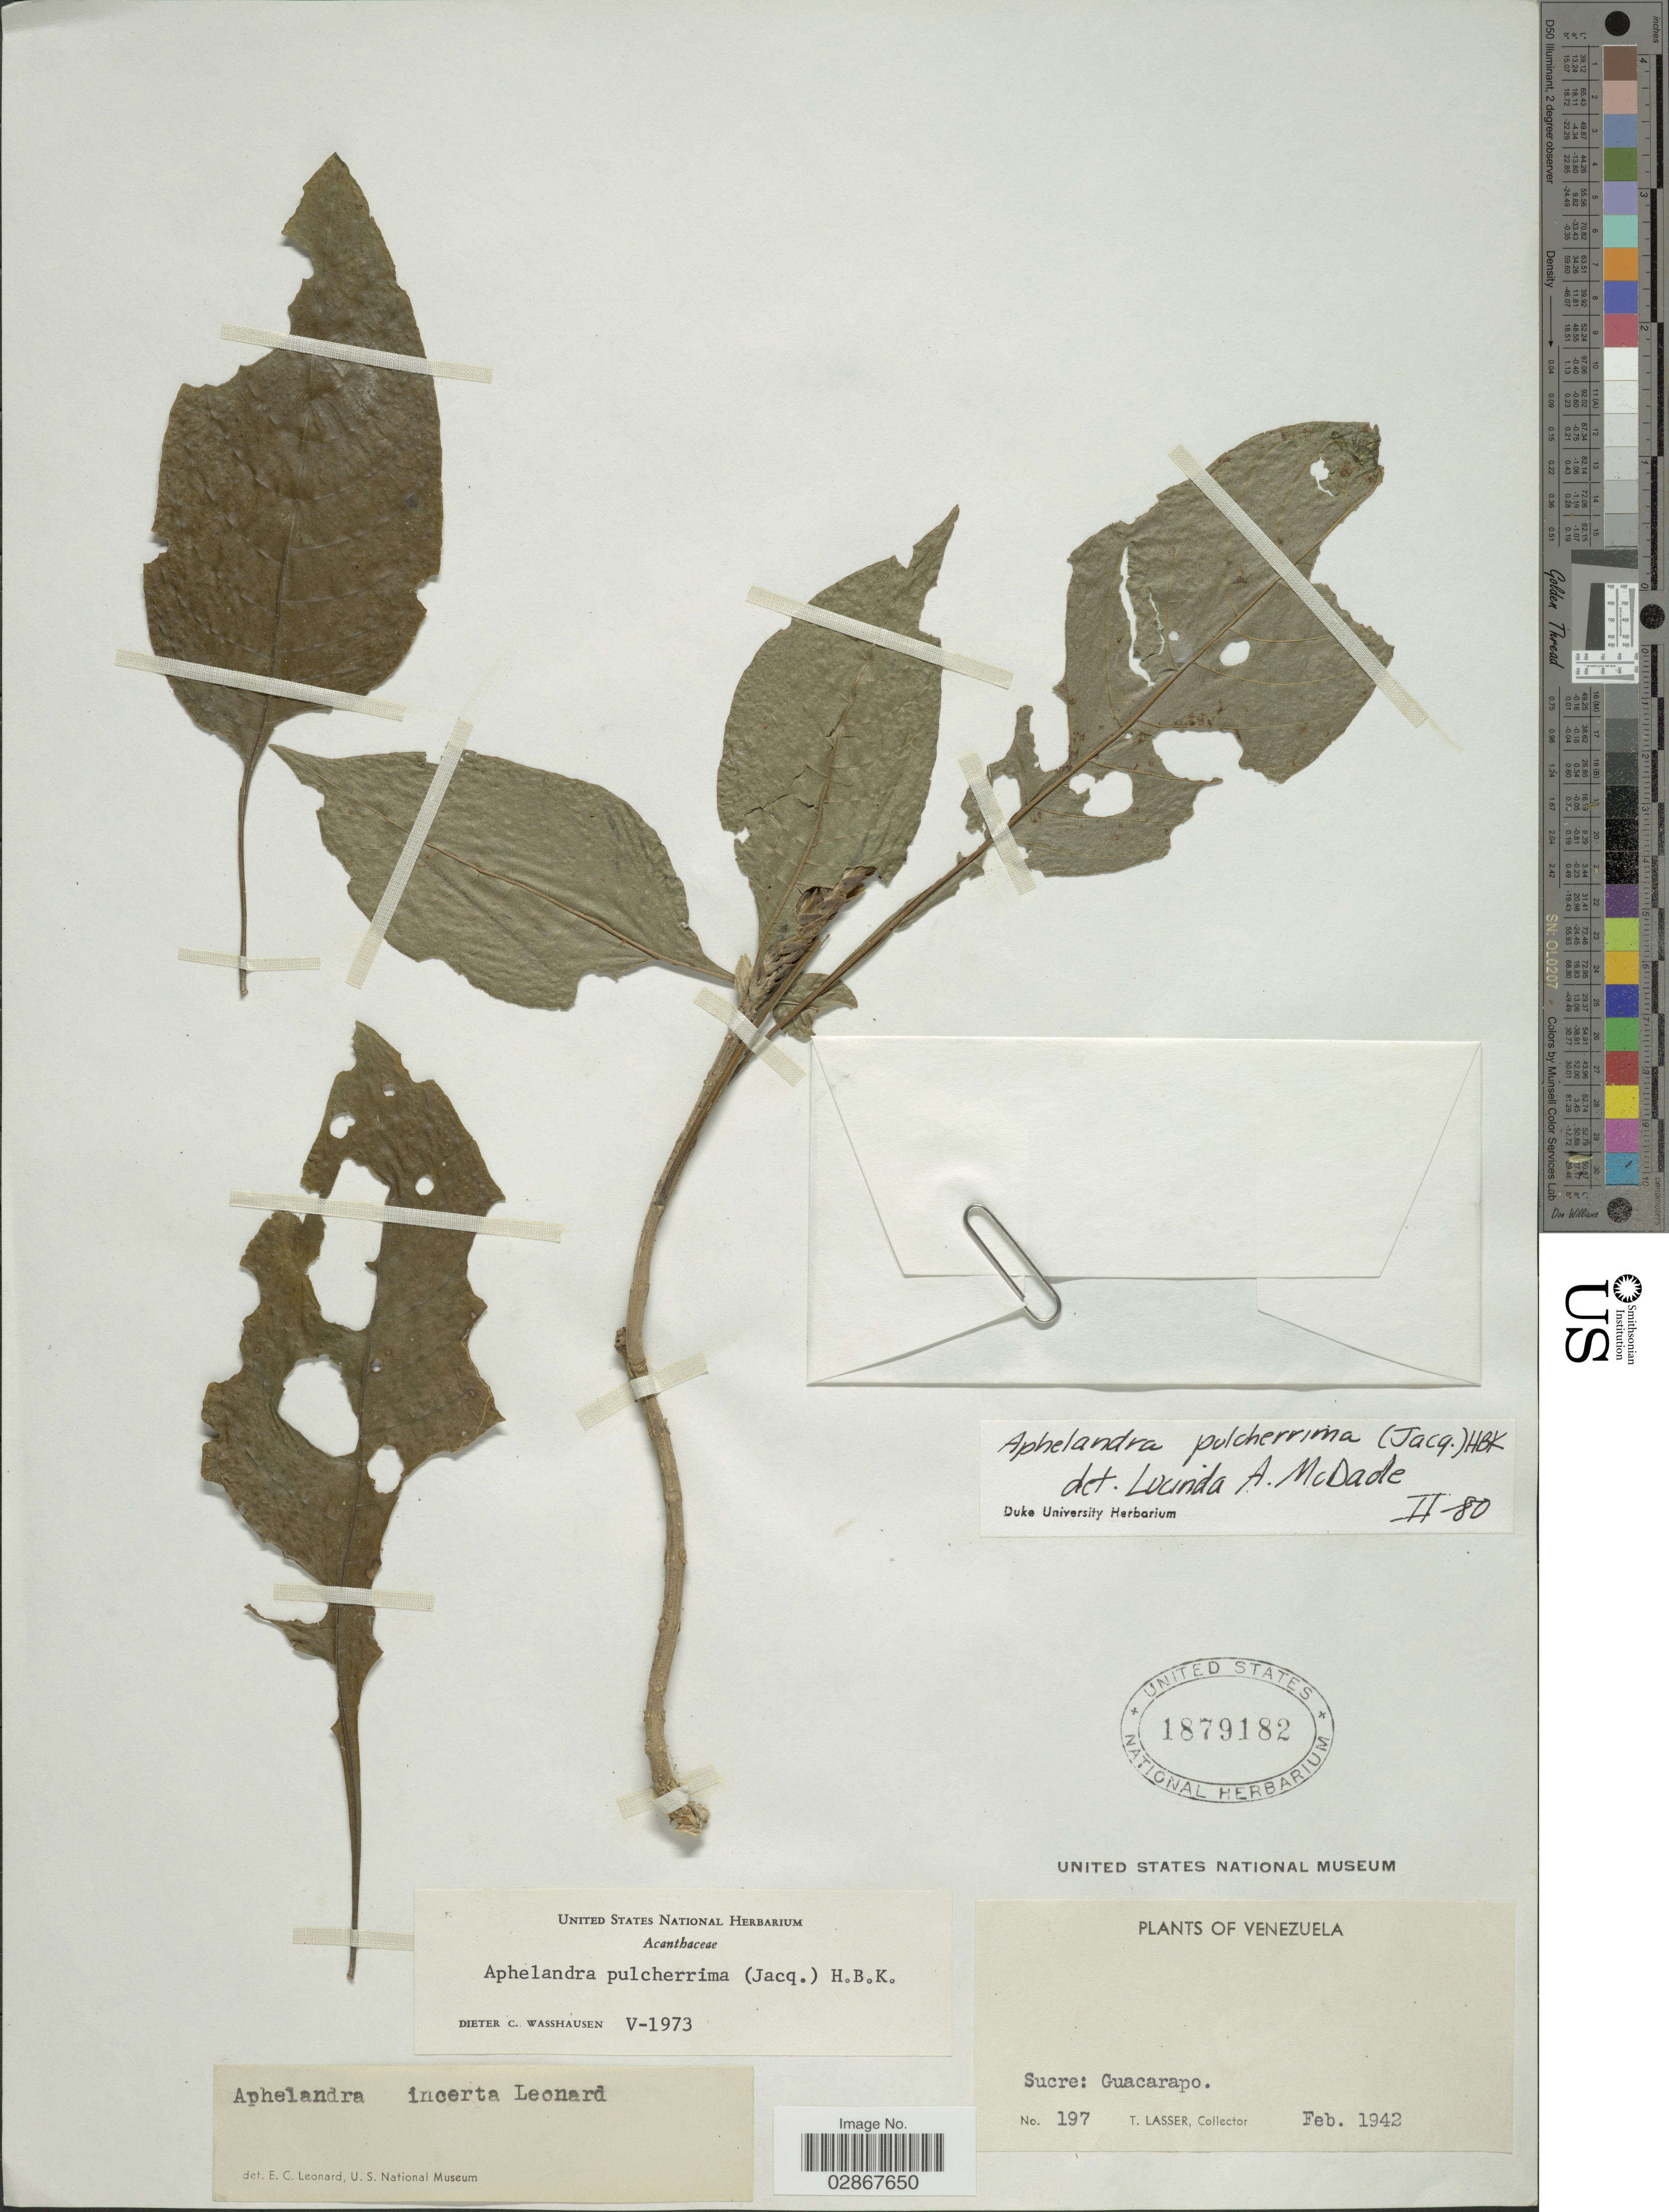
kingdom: Plantae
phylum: Tracheophyta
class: Magnoliopsida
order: Lamiales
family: Acanthaceae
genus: Aphelandra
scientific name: Aphelandra pulcherrima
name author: (Jacq.) Kunth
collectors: T. Lasser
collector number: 197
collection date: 1942-02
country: Venezuela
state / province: Sucre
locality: Guacarapo.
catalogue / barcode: US 1879182